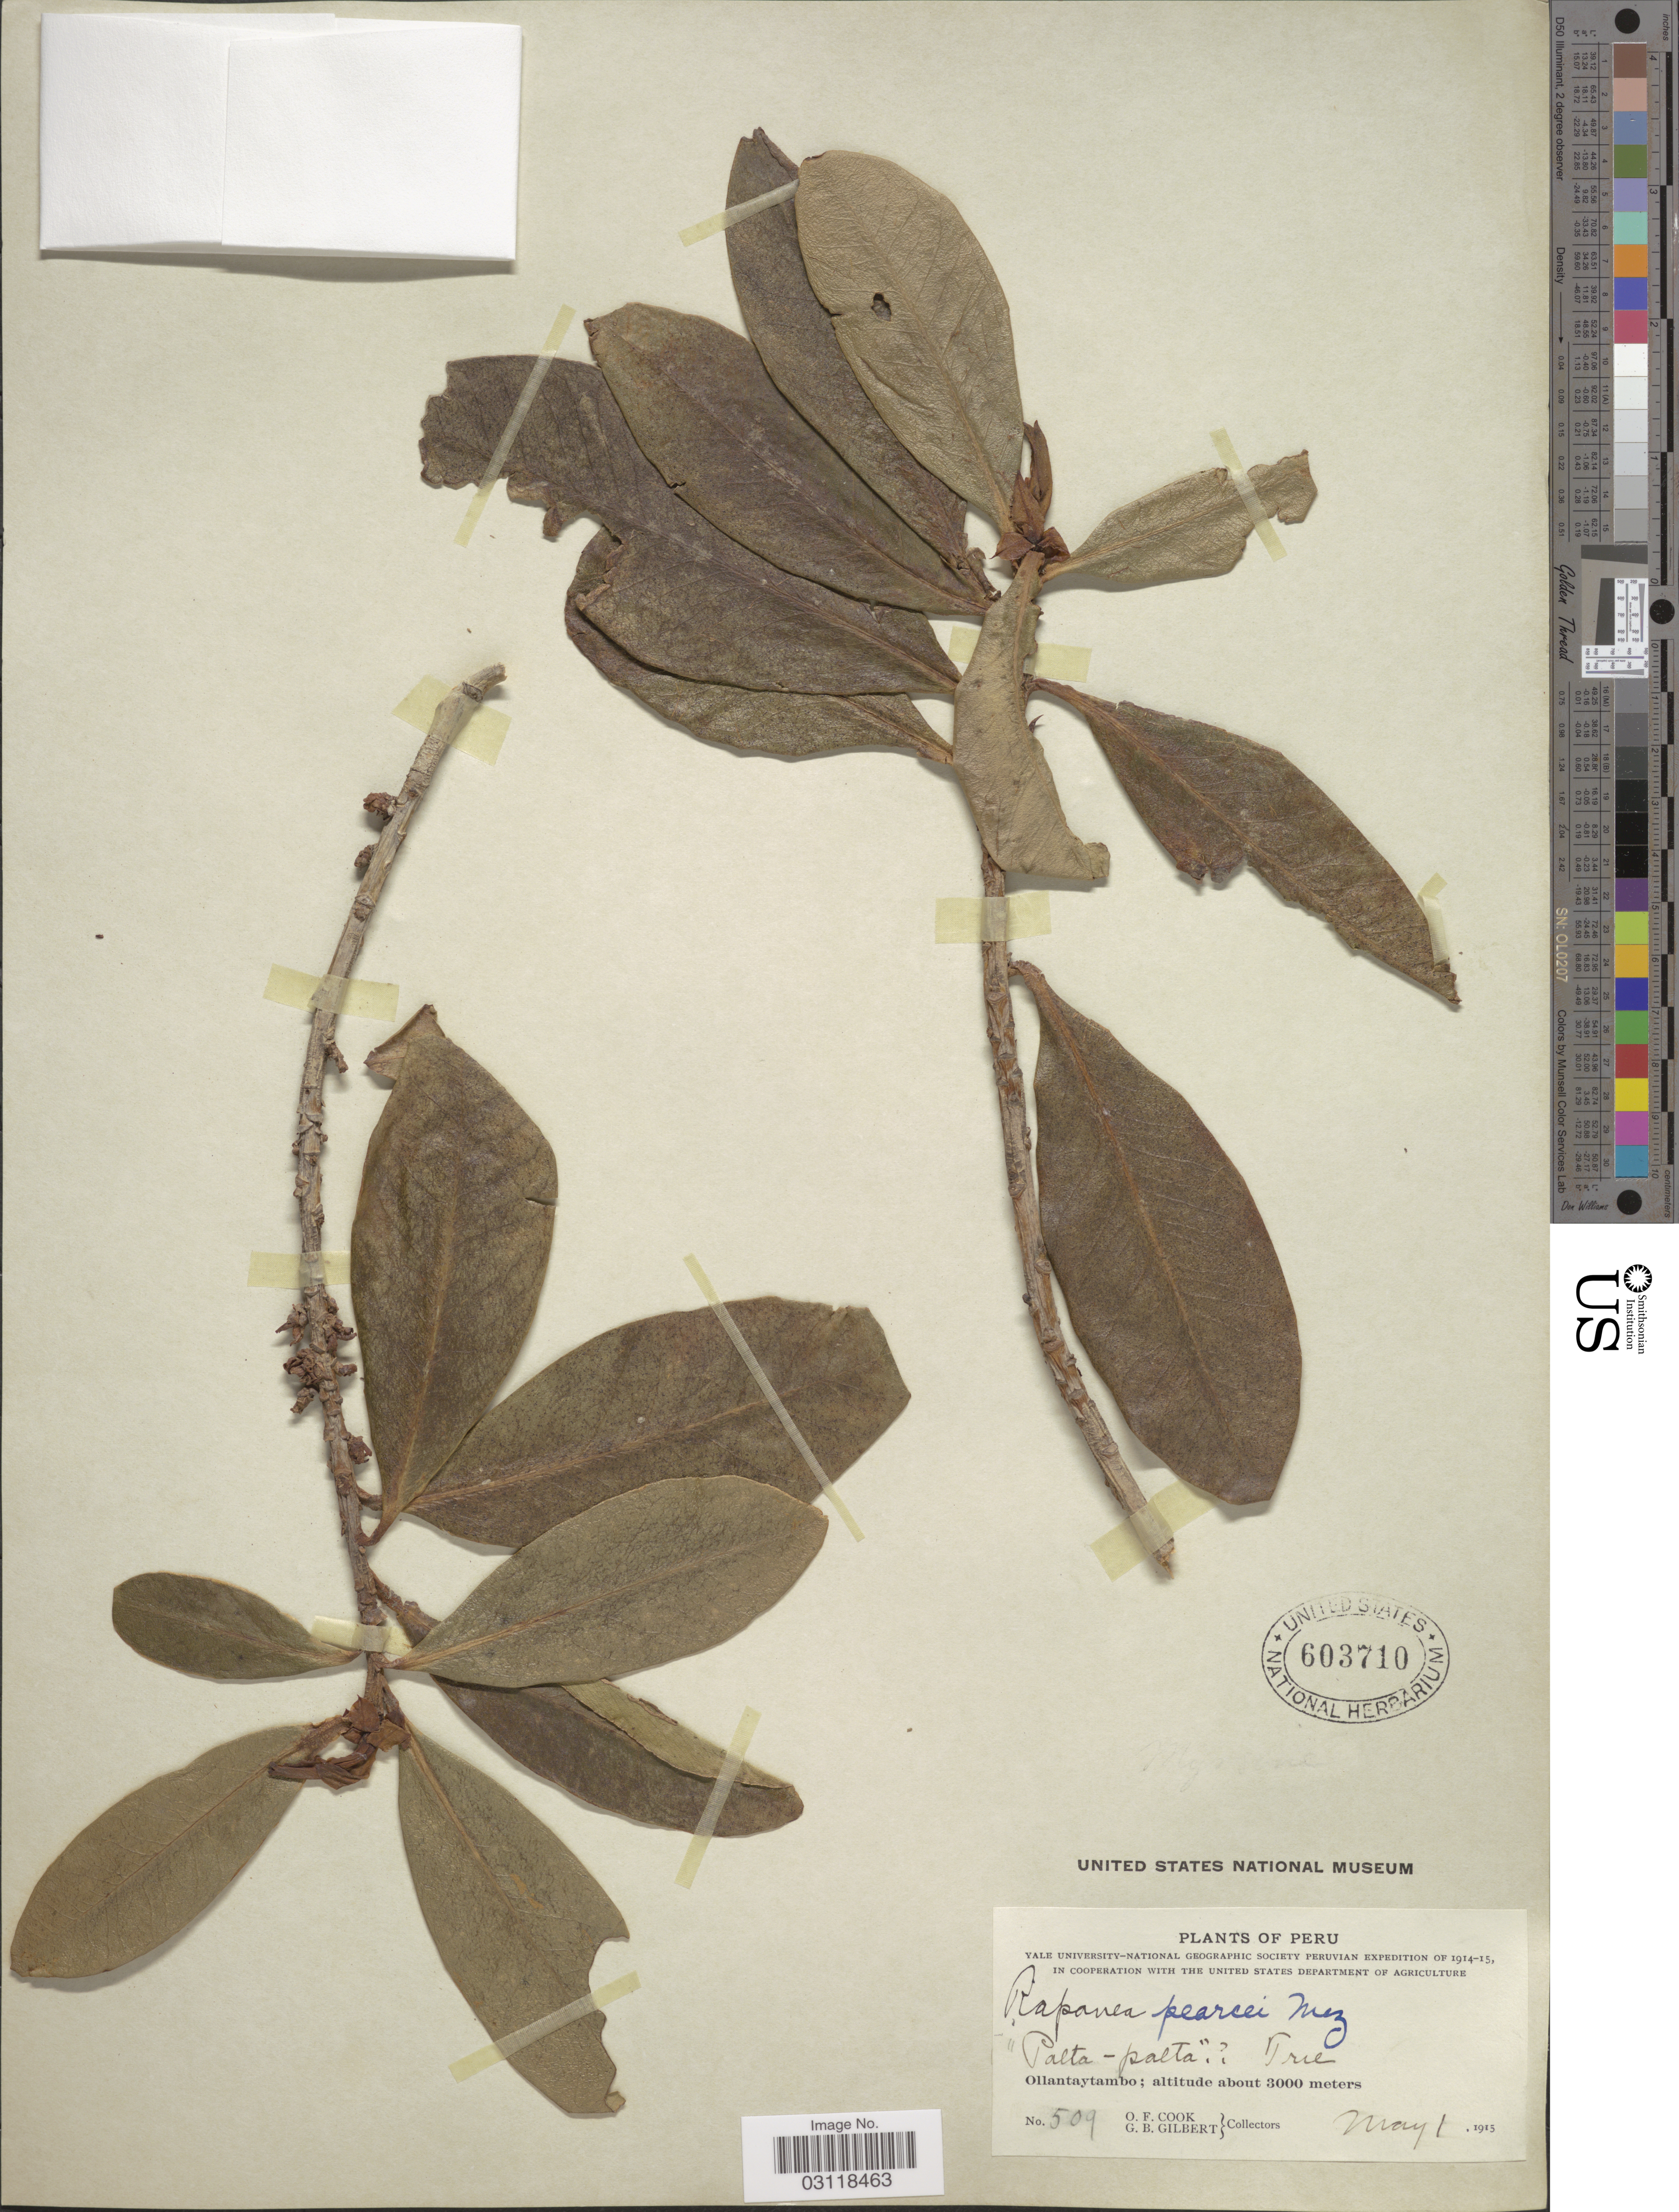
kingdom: Plantae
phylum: Tracheophyta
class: Magnoliopsida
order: Ericales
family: Primulaceae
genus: Rapanea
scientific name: Rapanea pearcei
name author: Mez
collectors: O. F. Cook & G. B. Gilbert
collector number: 509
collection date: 1915-05-01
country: Peru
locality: Ollantaytambo.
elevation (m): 3000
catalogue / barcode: US 603710